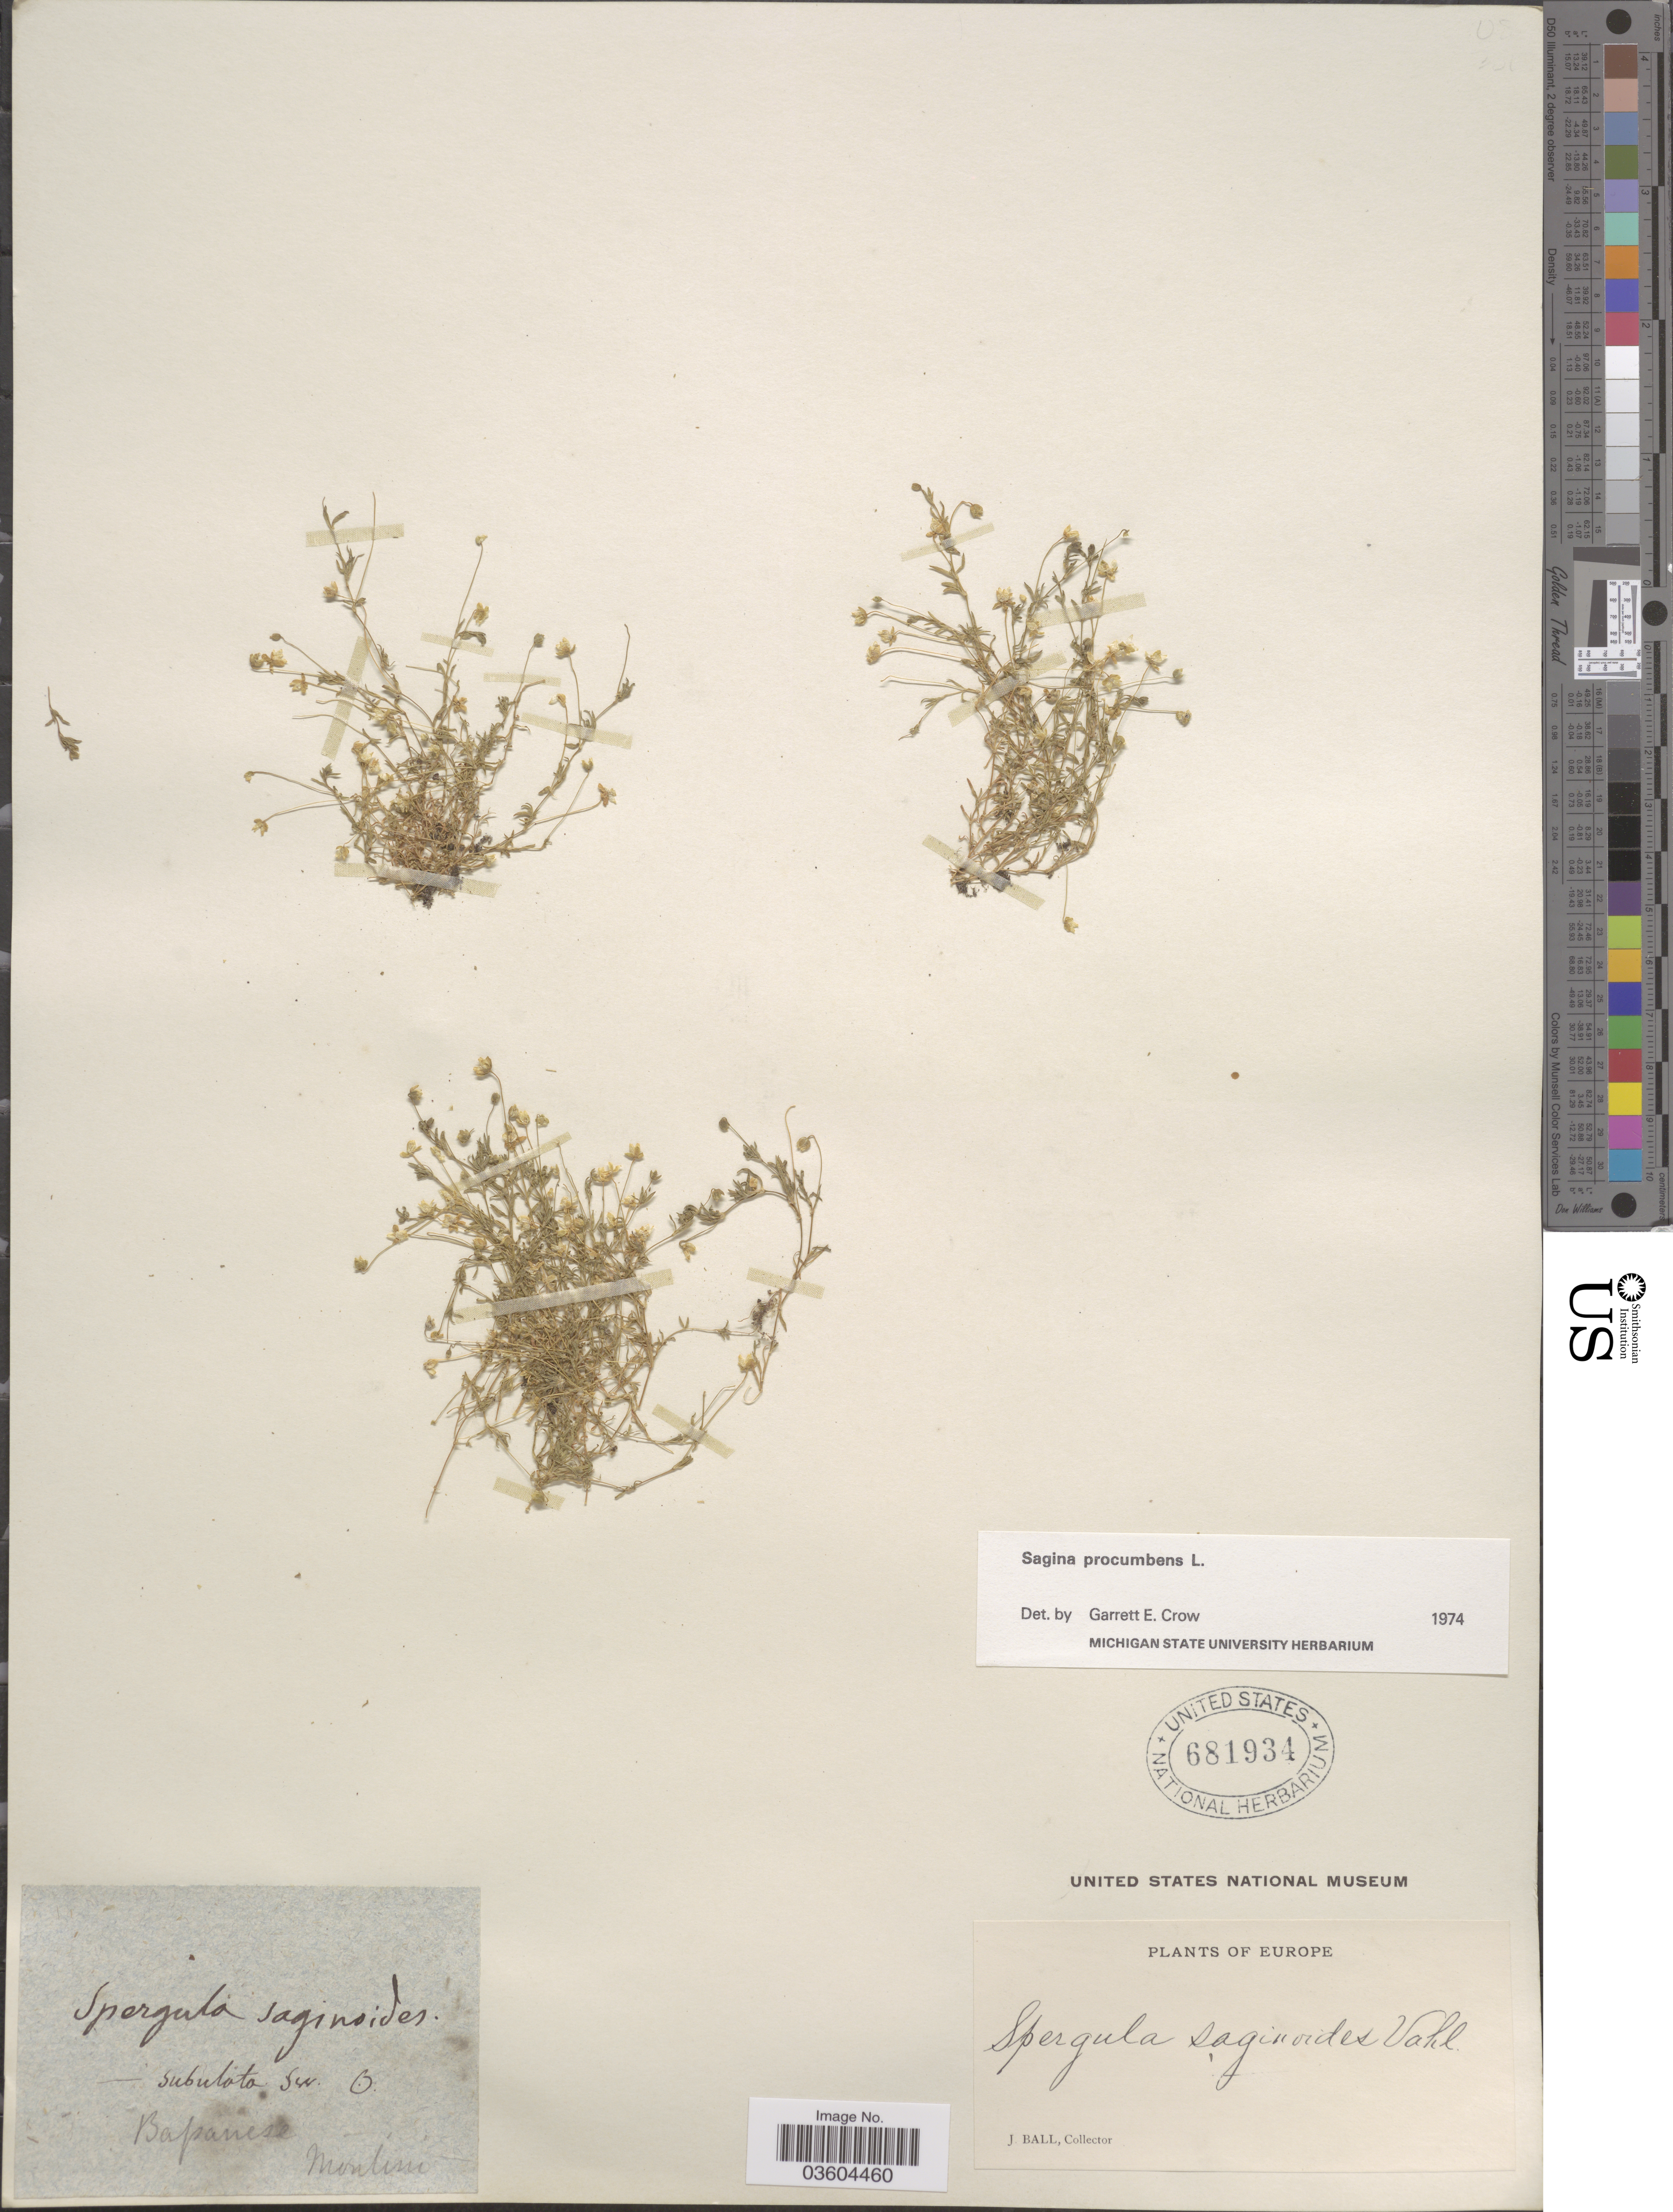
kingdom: Plantae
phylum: Tracheophyta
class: Magnoliopsida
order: Caryophyllales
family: Caryophyllaceae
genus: Sagina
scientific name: Sagina procumbens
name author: L.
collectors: J. Ball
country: Italy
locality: Europe. Bassanese Montini.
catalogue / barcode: US 681934